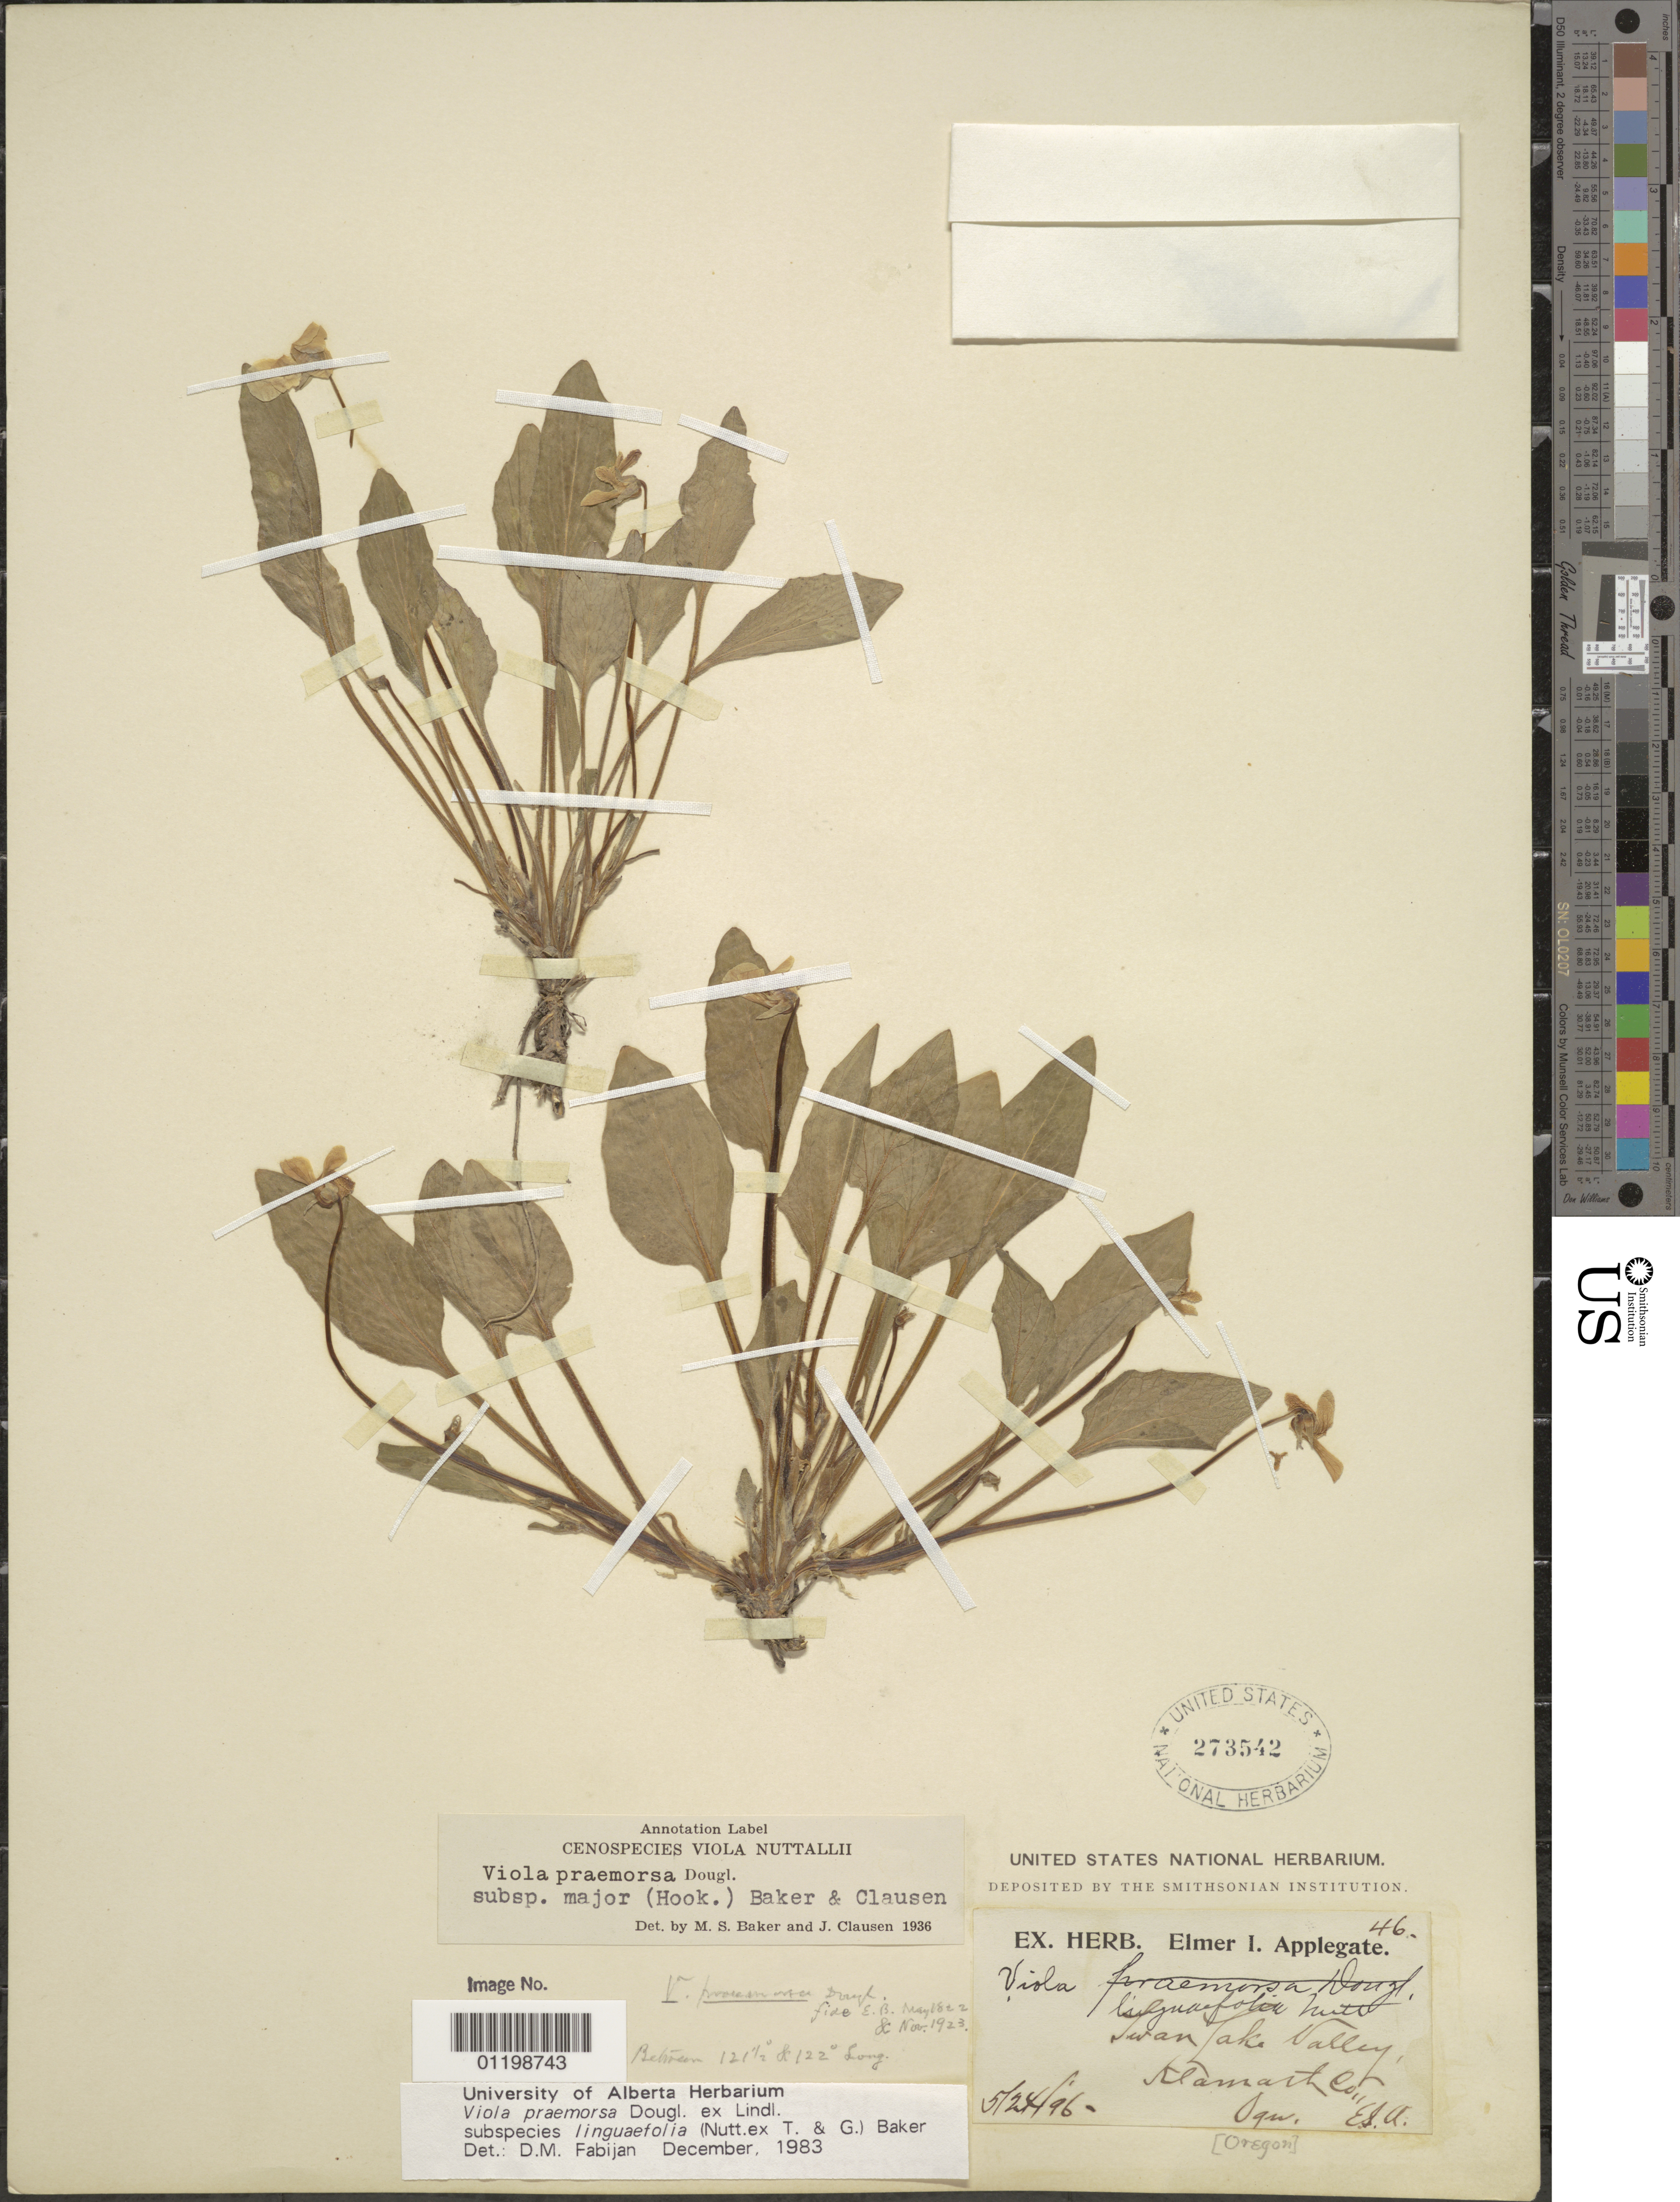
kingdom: Plantae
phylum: Tracheophyta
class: Magnoliopsida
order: Malpighiales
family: Violaceae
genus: Viola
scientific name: Viola praemorsa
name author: Douglas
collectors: E. I. Applegate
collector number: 46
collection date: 1896-05-24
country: United States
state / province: Oregon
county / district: Klamath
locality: Swan Lake Valley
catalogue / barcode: US 273542